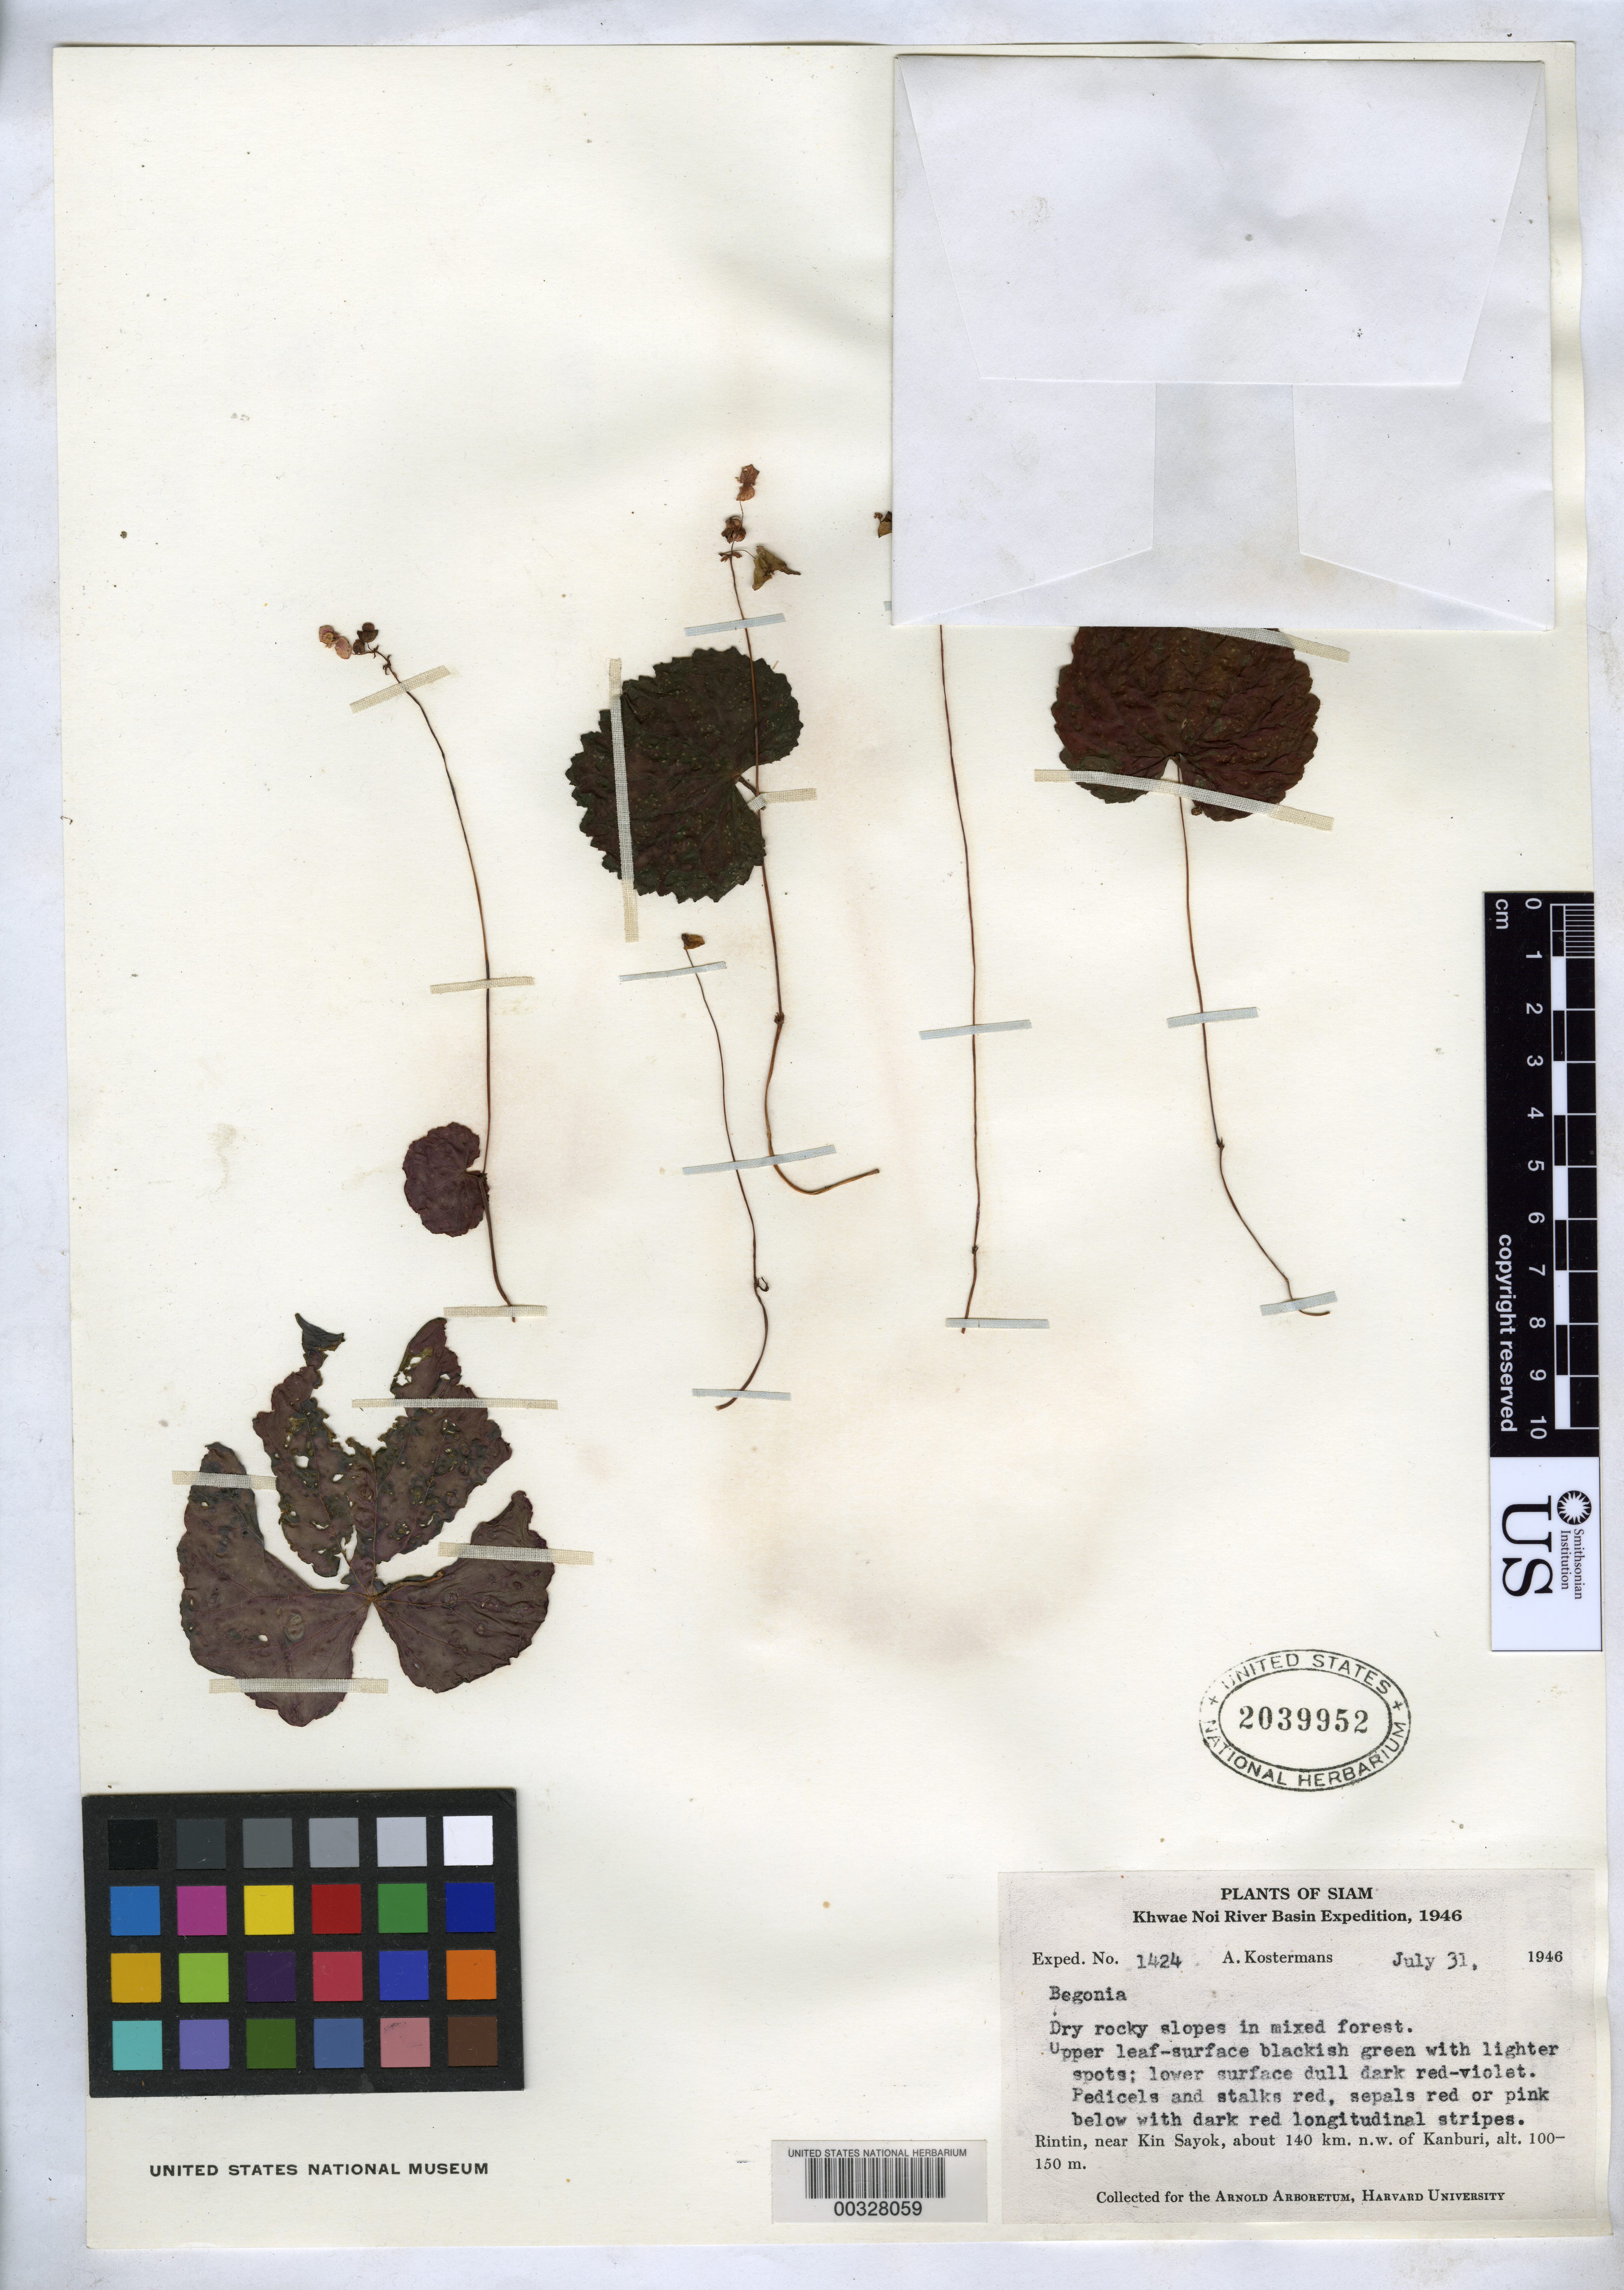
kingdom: Plantae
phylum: Tracheophyta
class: Magnoliopsida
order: Cucurbitales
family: Begoniaceae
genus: Begonia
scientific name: Begonia sp.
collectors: A. J. G. Kostermans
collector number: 1424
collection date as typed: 31 Jul 1946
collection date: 1946-07-31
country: Thailand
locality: Rintin, near kin sayok, ca. 140 km nw of kanburi, khwae noi river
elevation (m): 100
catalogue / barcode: US 2039952